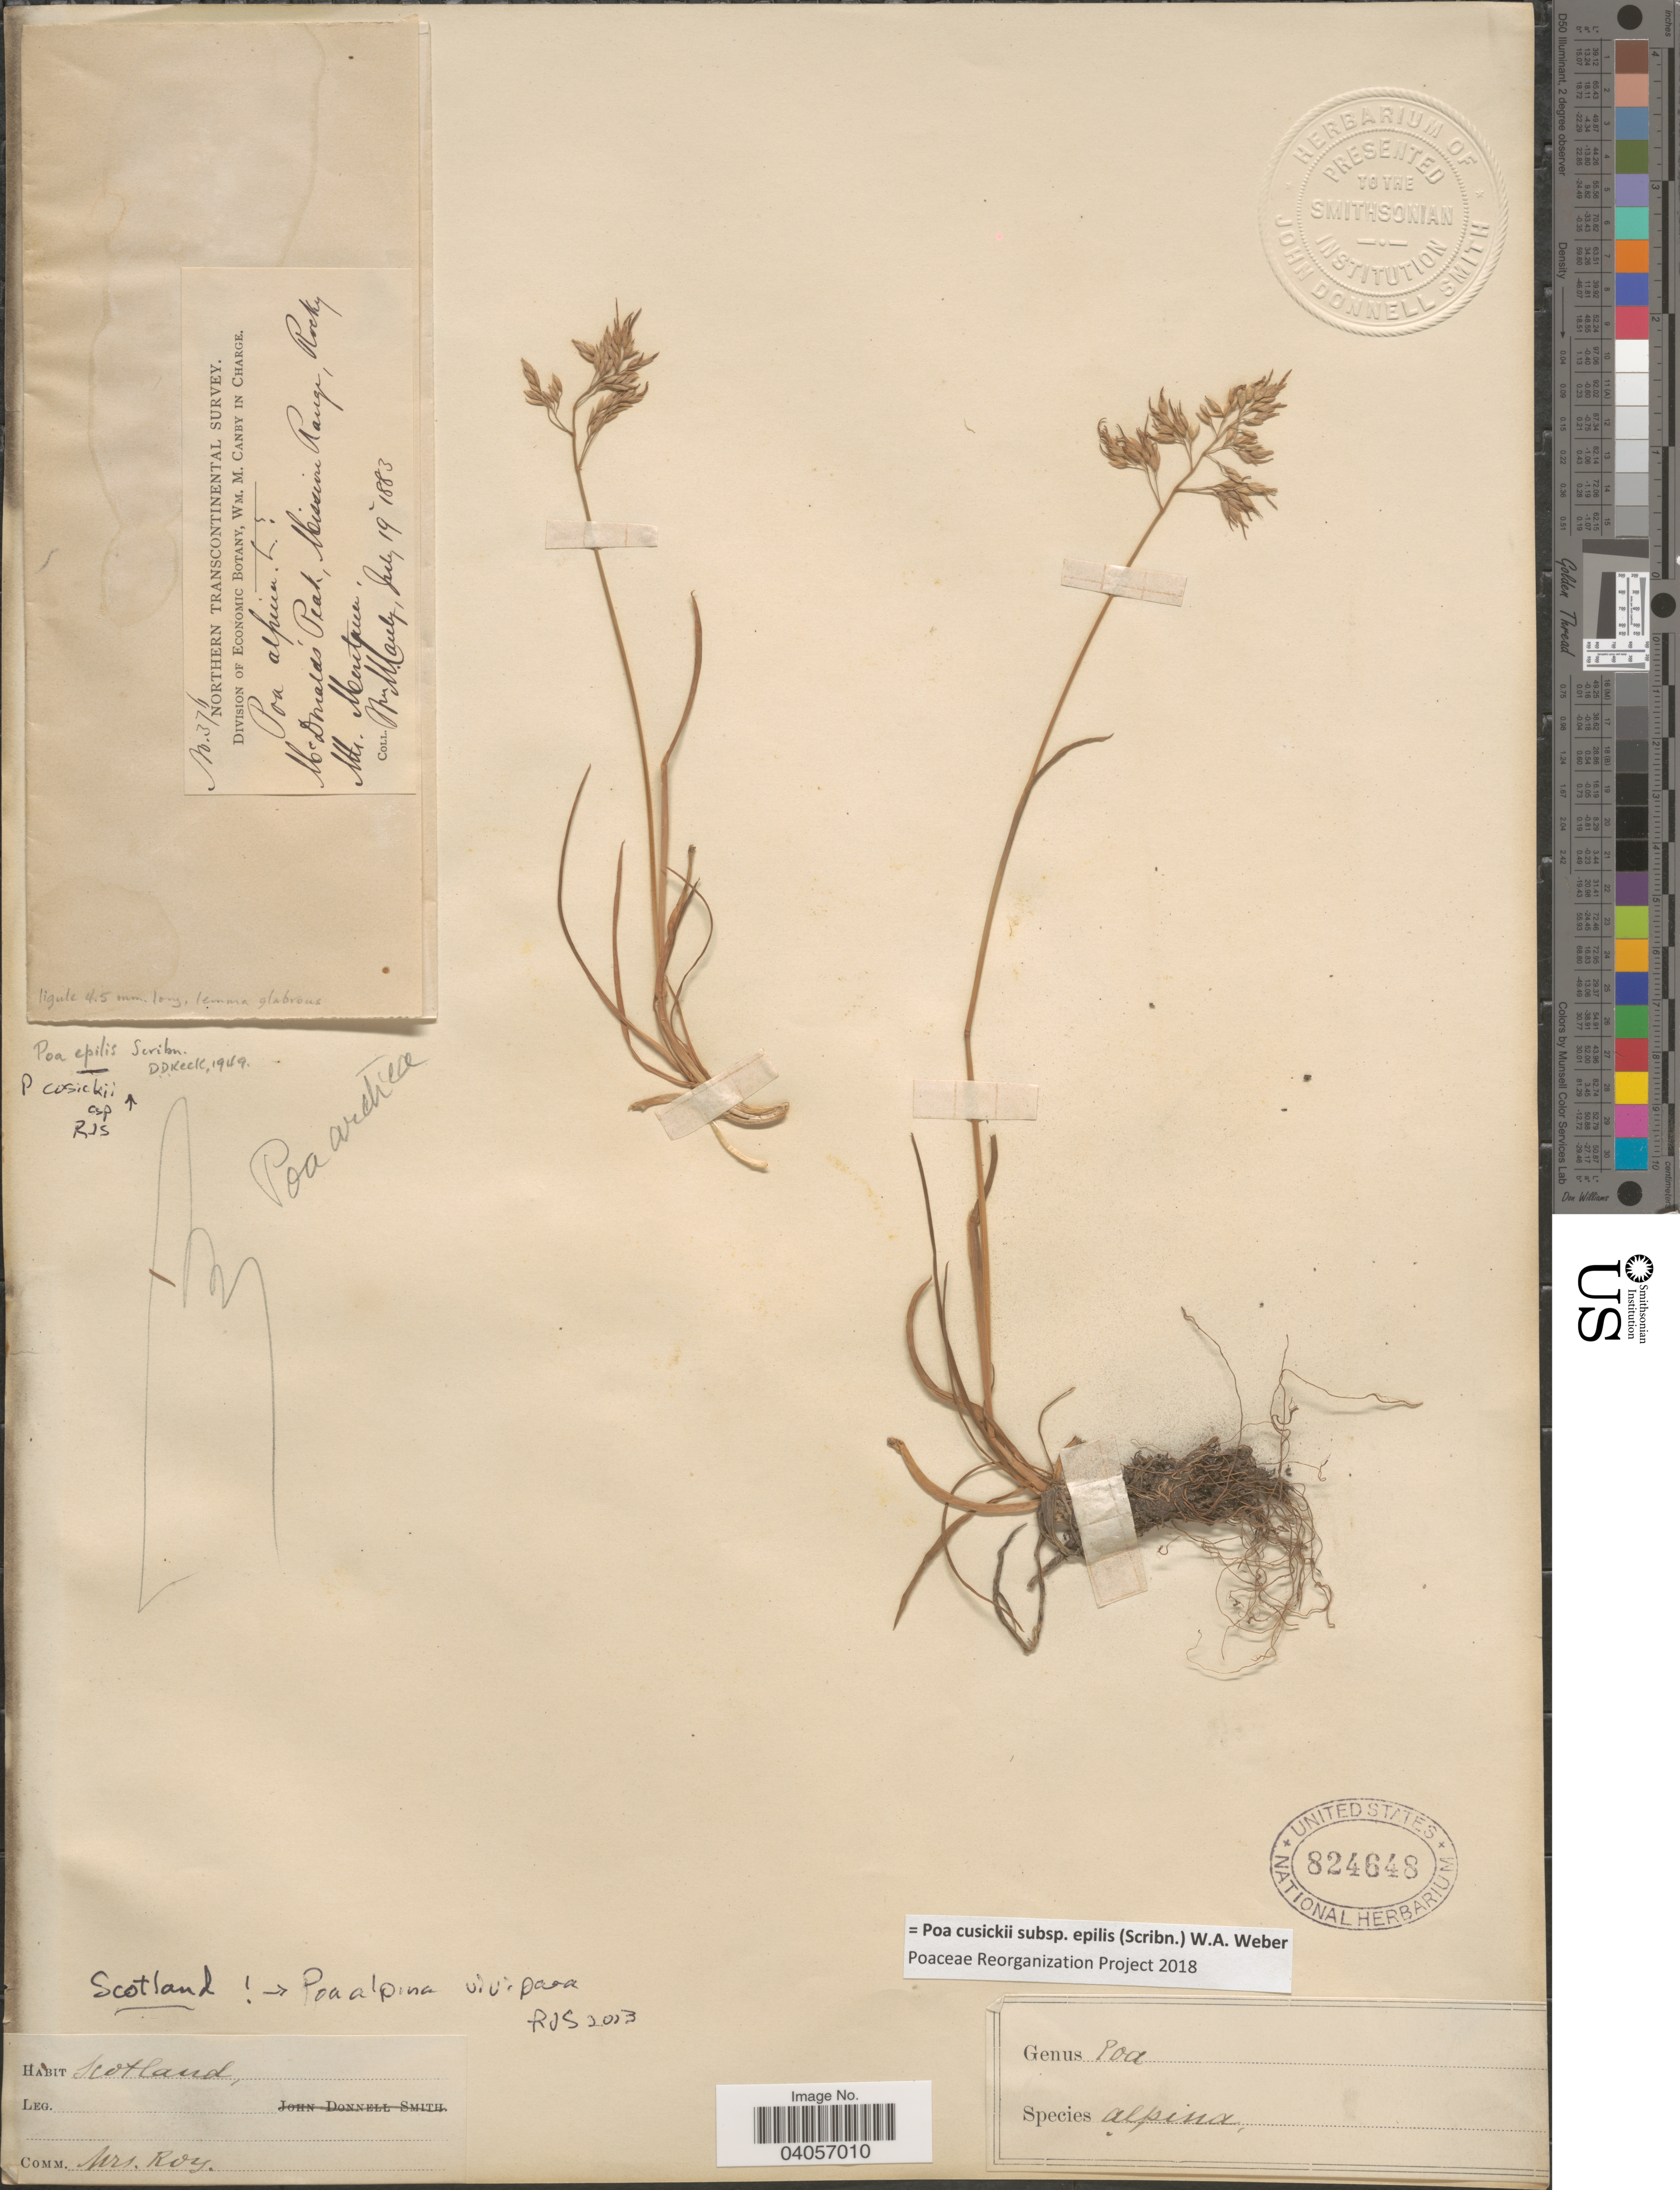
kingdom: Plantae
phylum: Tracheophyta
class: Liliopsida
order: Poales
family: Poaceae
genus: Poa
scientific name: Poa cusickii subsp. epilis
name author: (Scribn.) W.A. Weber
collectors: W. M. Canby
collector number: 376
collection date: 1883-07-19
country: United States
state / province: Montana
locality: McDonald's Peak. Mission Range, Rocky Mts.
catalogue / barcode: US 824648